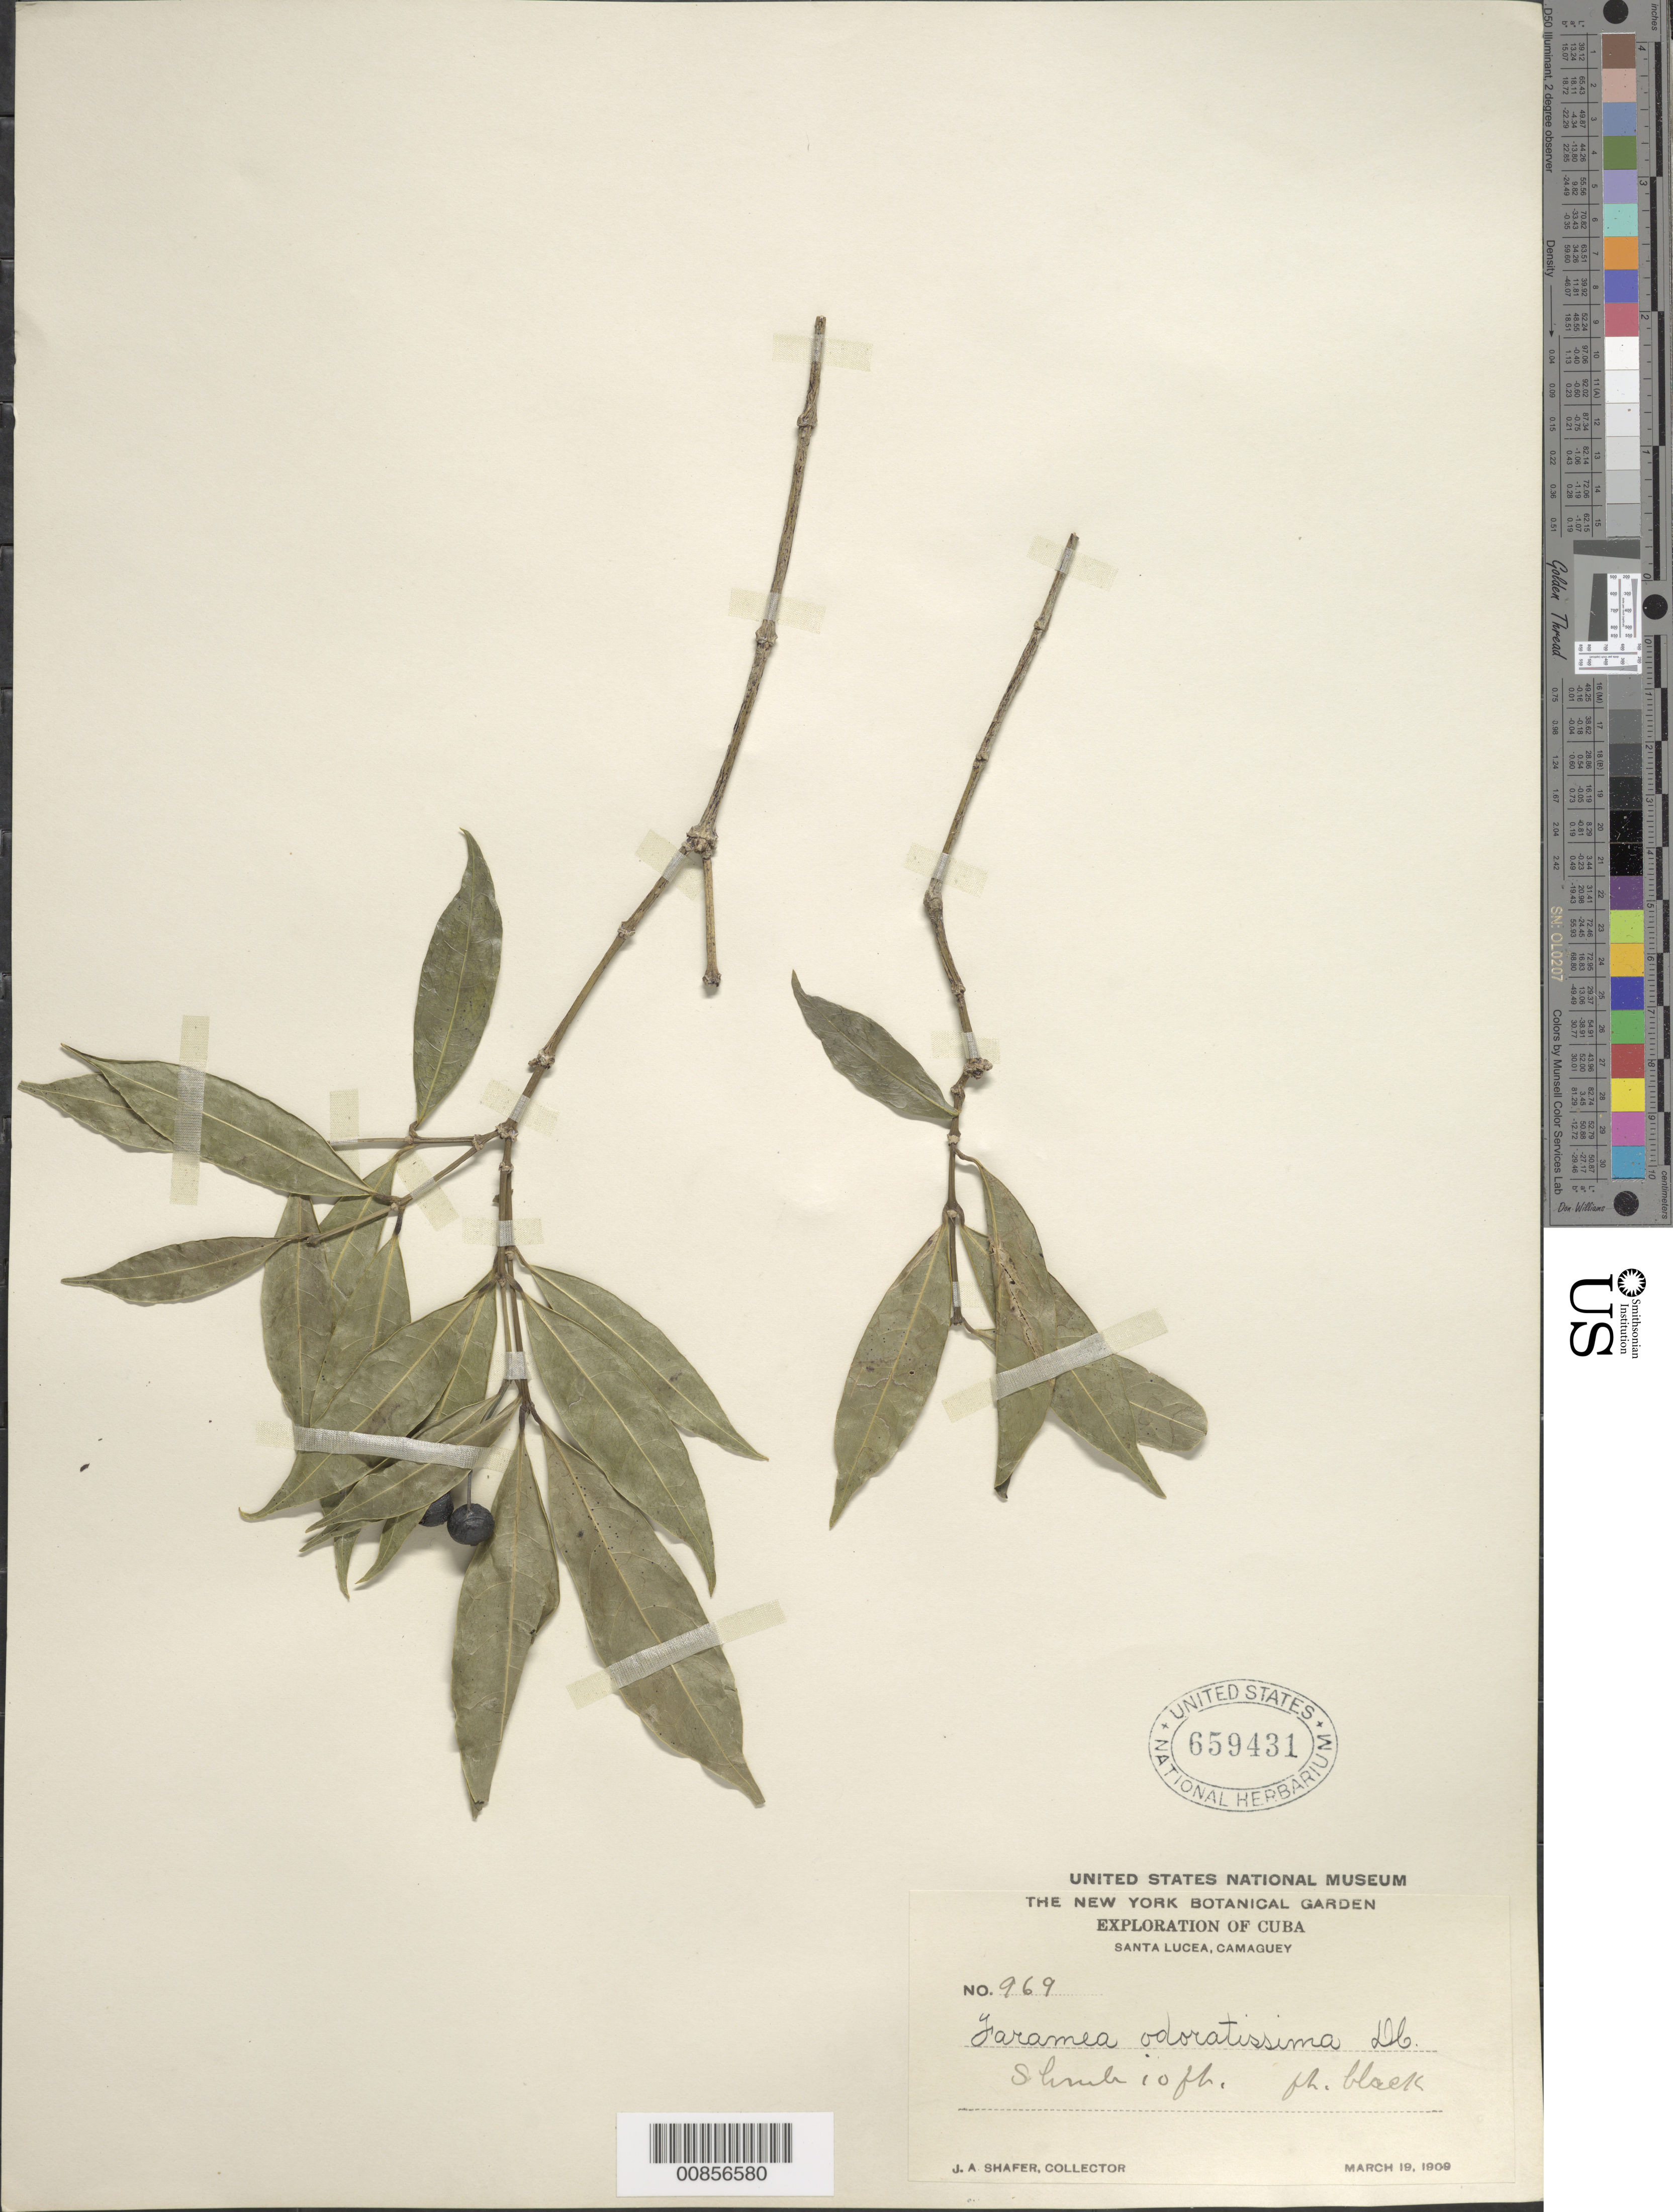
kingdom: Plantae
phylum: Tracheophyta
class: Magnoliopsida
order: Gentianales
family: Rubiaceae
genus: Faramea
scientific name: Faramea occidentalis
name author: (L.) A. Rich.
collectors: J. A. Shafer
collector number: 969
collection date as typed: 19 Mar 1909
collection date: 1909-03-19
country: Cuba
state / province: Camaguey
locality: Santa Lucea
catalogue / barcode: US 659431